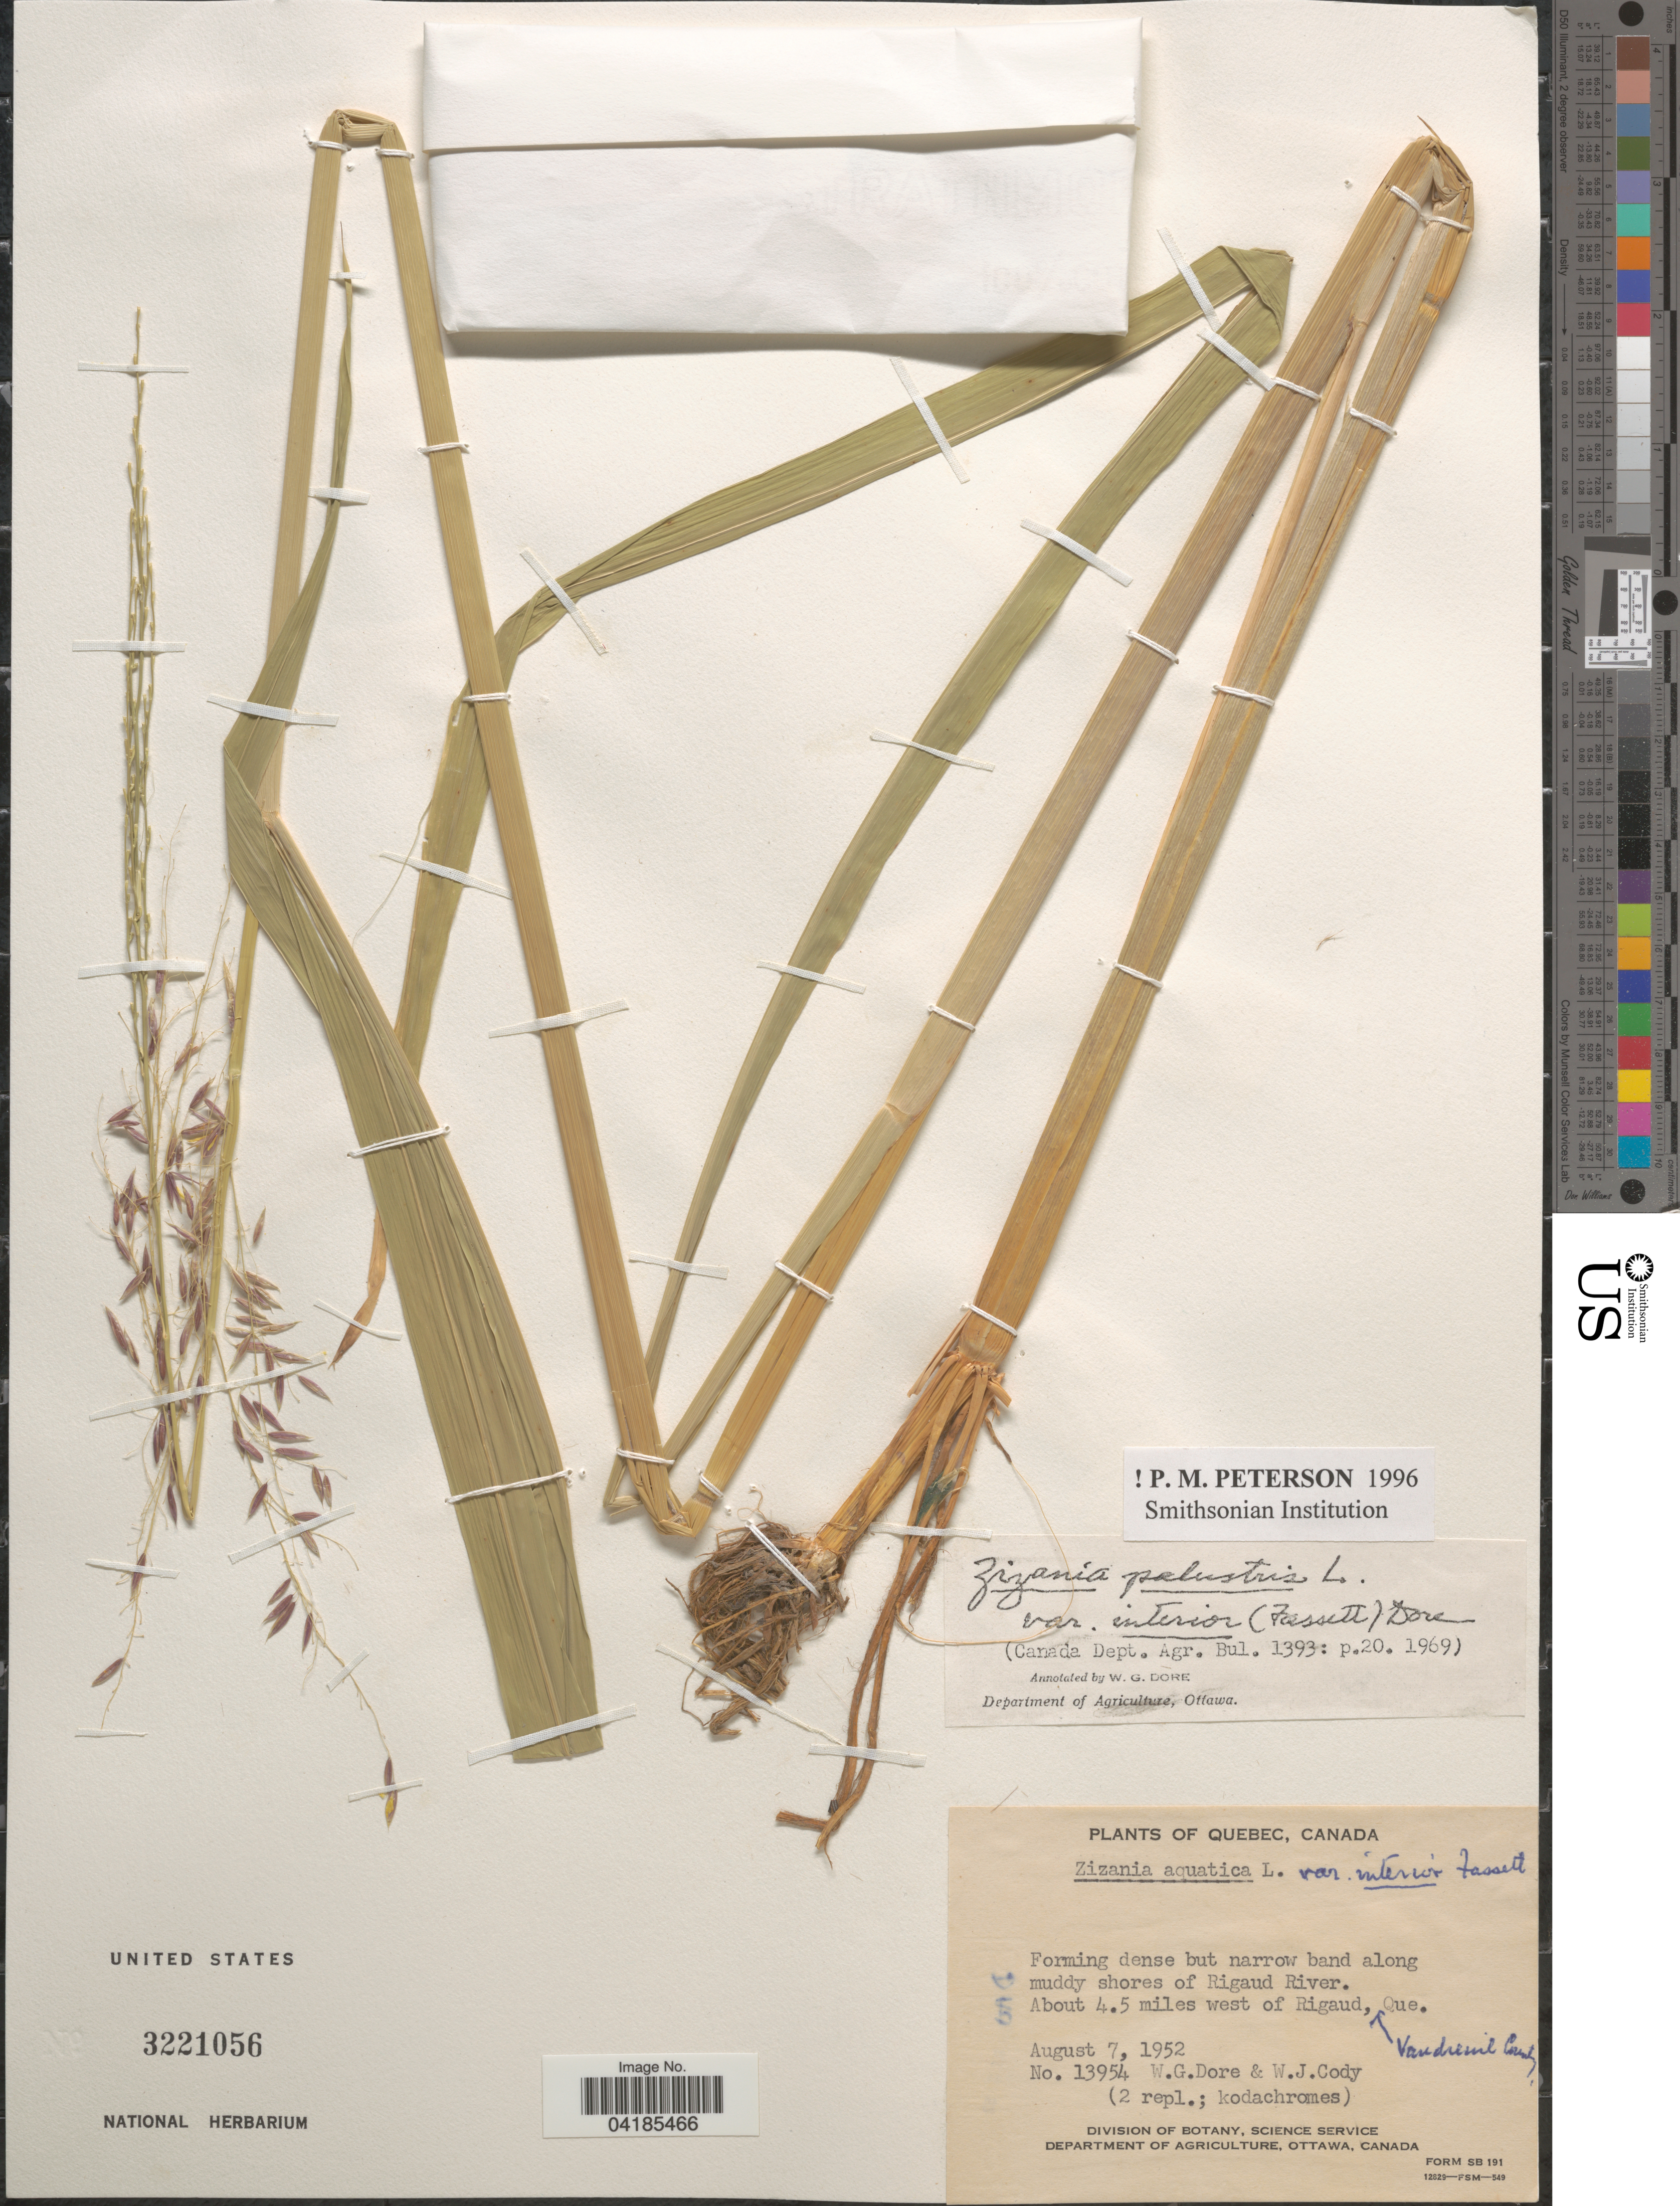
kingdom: Plantae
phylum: Tracheophyta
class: Liliopsida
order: Poales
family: Poaceae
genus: Zizania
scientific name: Zizania palustris var. interior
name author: L.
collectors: W. Dore & W. Cody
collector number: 13954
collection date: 1952-08-07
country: Canada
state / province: Quebec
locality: Shores of Rigaud River. About 4.5 miles west of Rigaud. Vaudreuil County.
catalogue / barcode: US 3221056